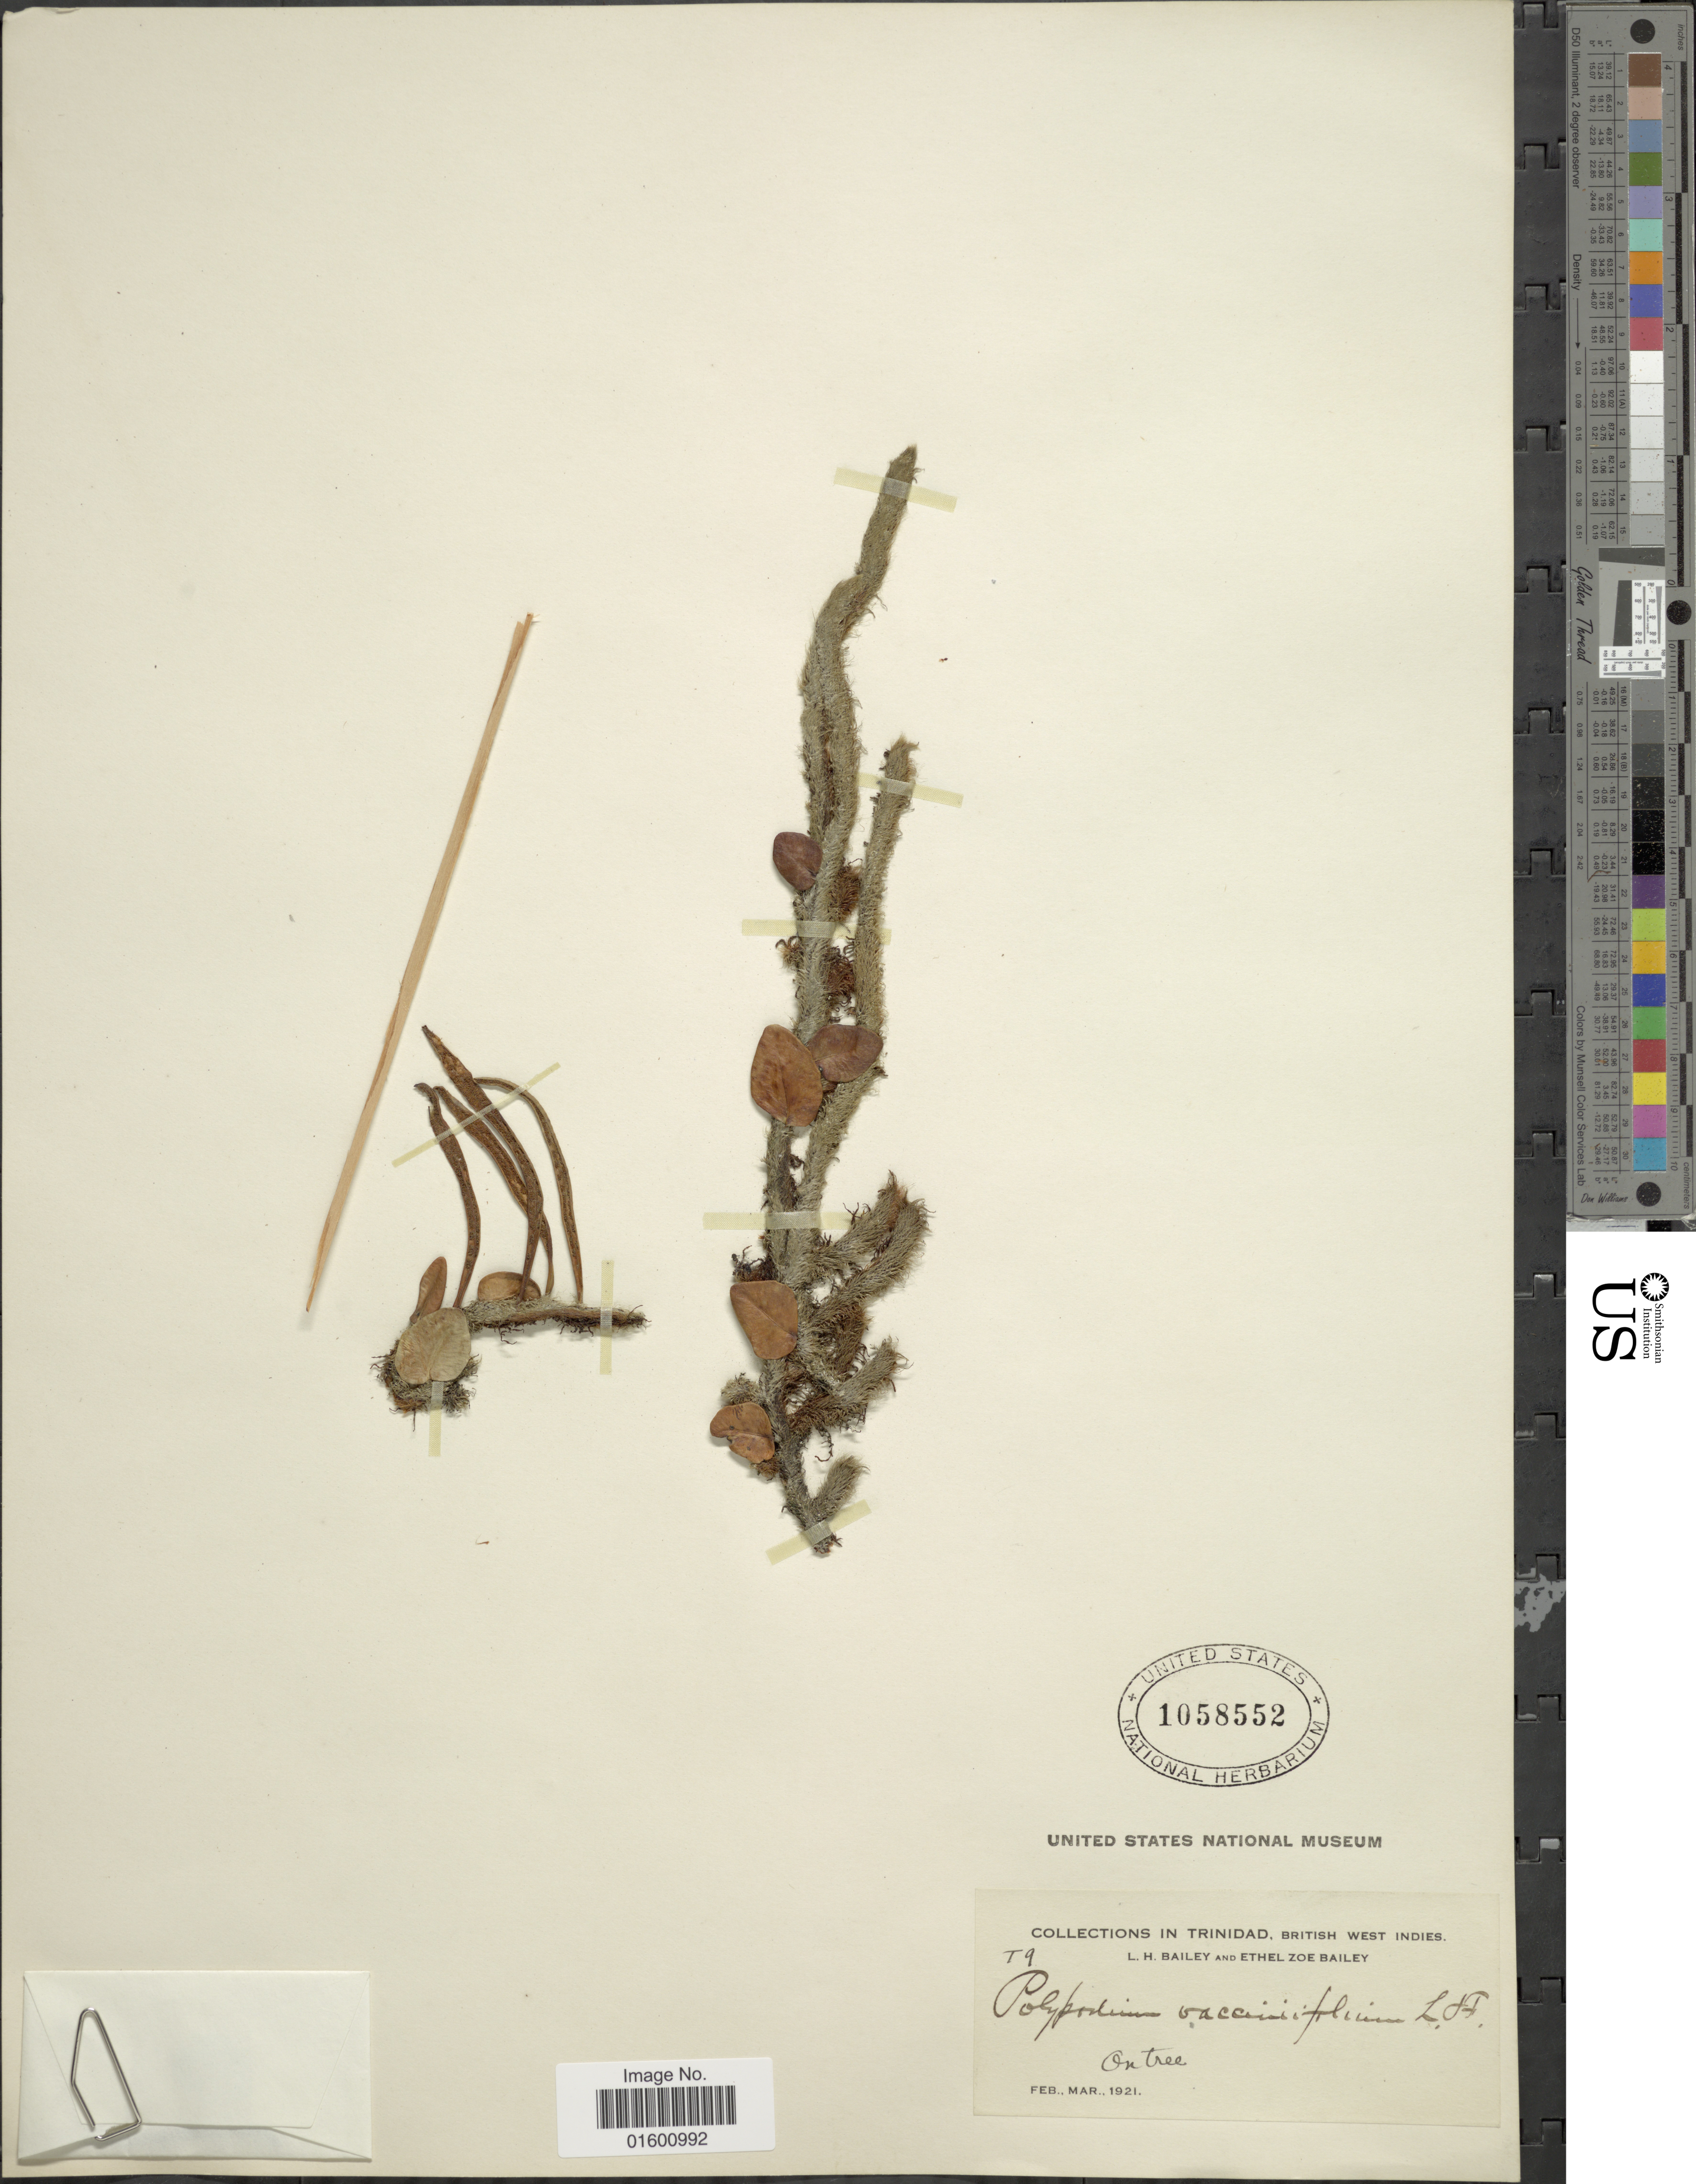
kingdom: Plantae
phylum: Tracheophyta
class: Polypodiopsida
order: Polypodiales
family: Polypodiaceae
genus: Microgramma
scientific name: Microgramma vaccinifolia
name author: (Langsd. & Fisch.) Copel.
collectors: L. H. Bailey & E. Z. Bailey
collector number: T9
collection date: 1921-02/1921-03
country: Trinidad and Tobago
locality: Trinidad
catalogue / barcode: US 1058552